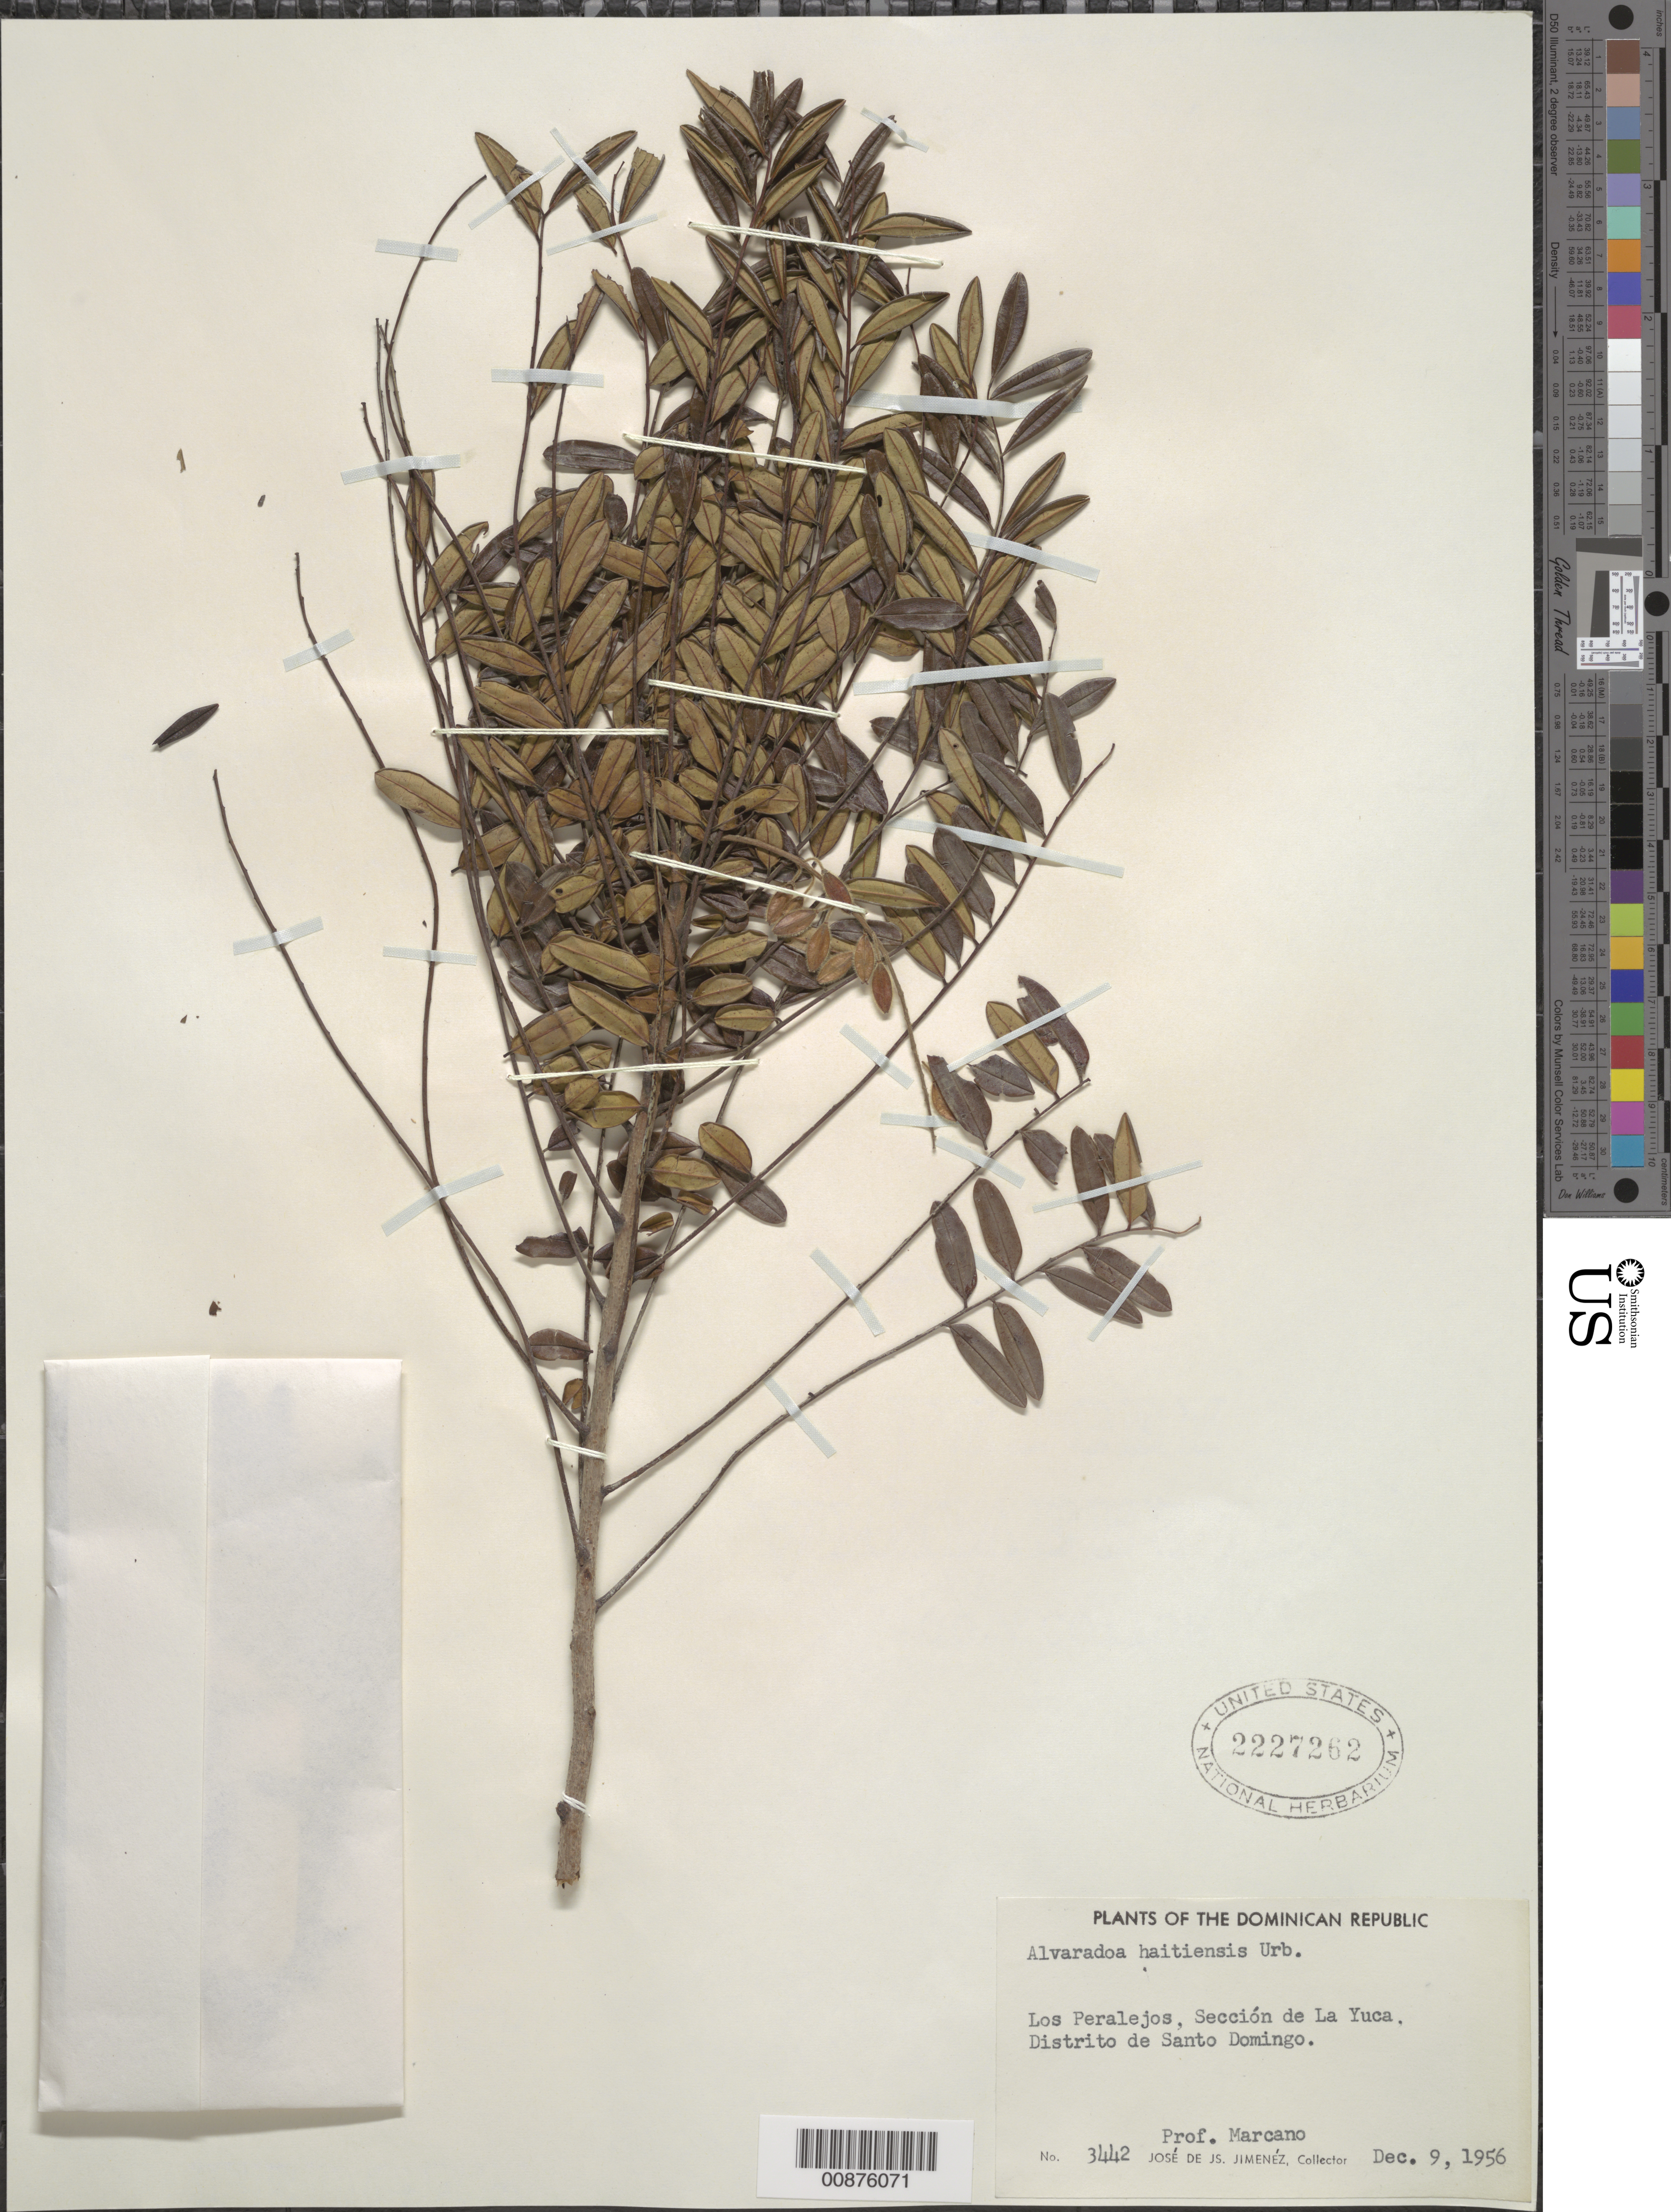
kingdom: Plantae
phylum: Tracheophyta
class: Magnoliopsida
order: Picramniales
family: Picramniaceae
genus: Alvaradoa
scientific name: Alvaradoa haitiensis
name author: Urb.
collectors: J. J. Jiménez Almonte & E. J. Marcano F.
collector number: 3442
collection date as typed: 09 Dec 1956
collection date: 1956-12-09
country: Dominican Republic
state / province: Distrito Nacional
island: Hispaniola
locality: Los Peralejos, Sección de La Yuca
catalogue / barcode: US 2227262